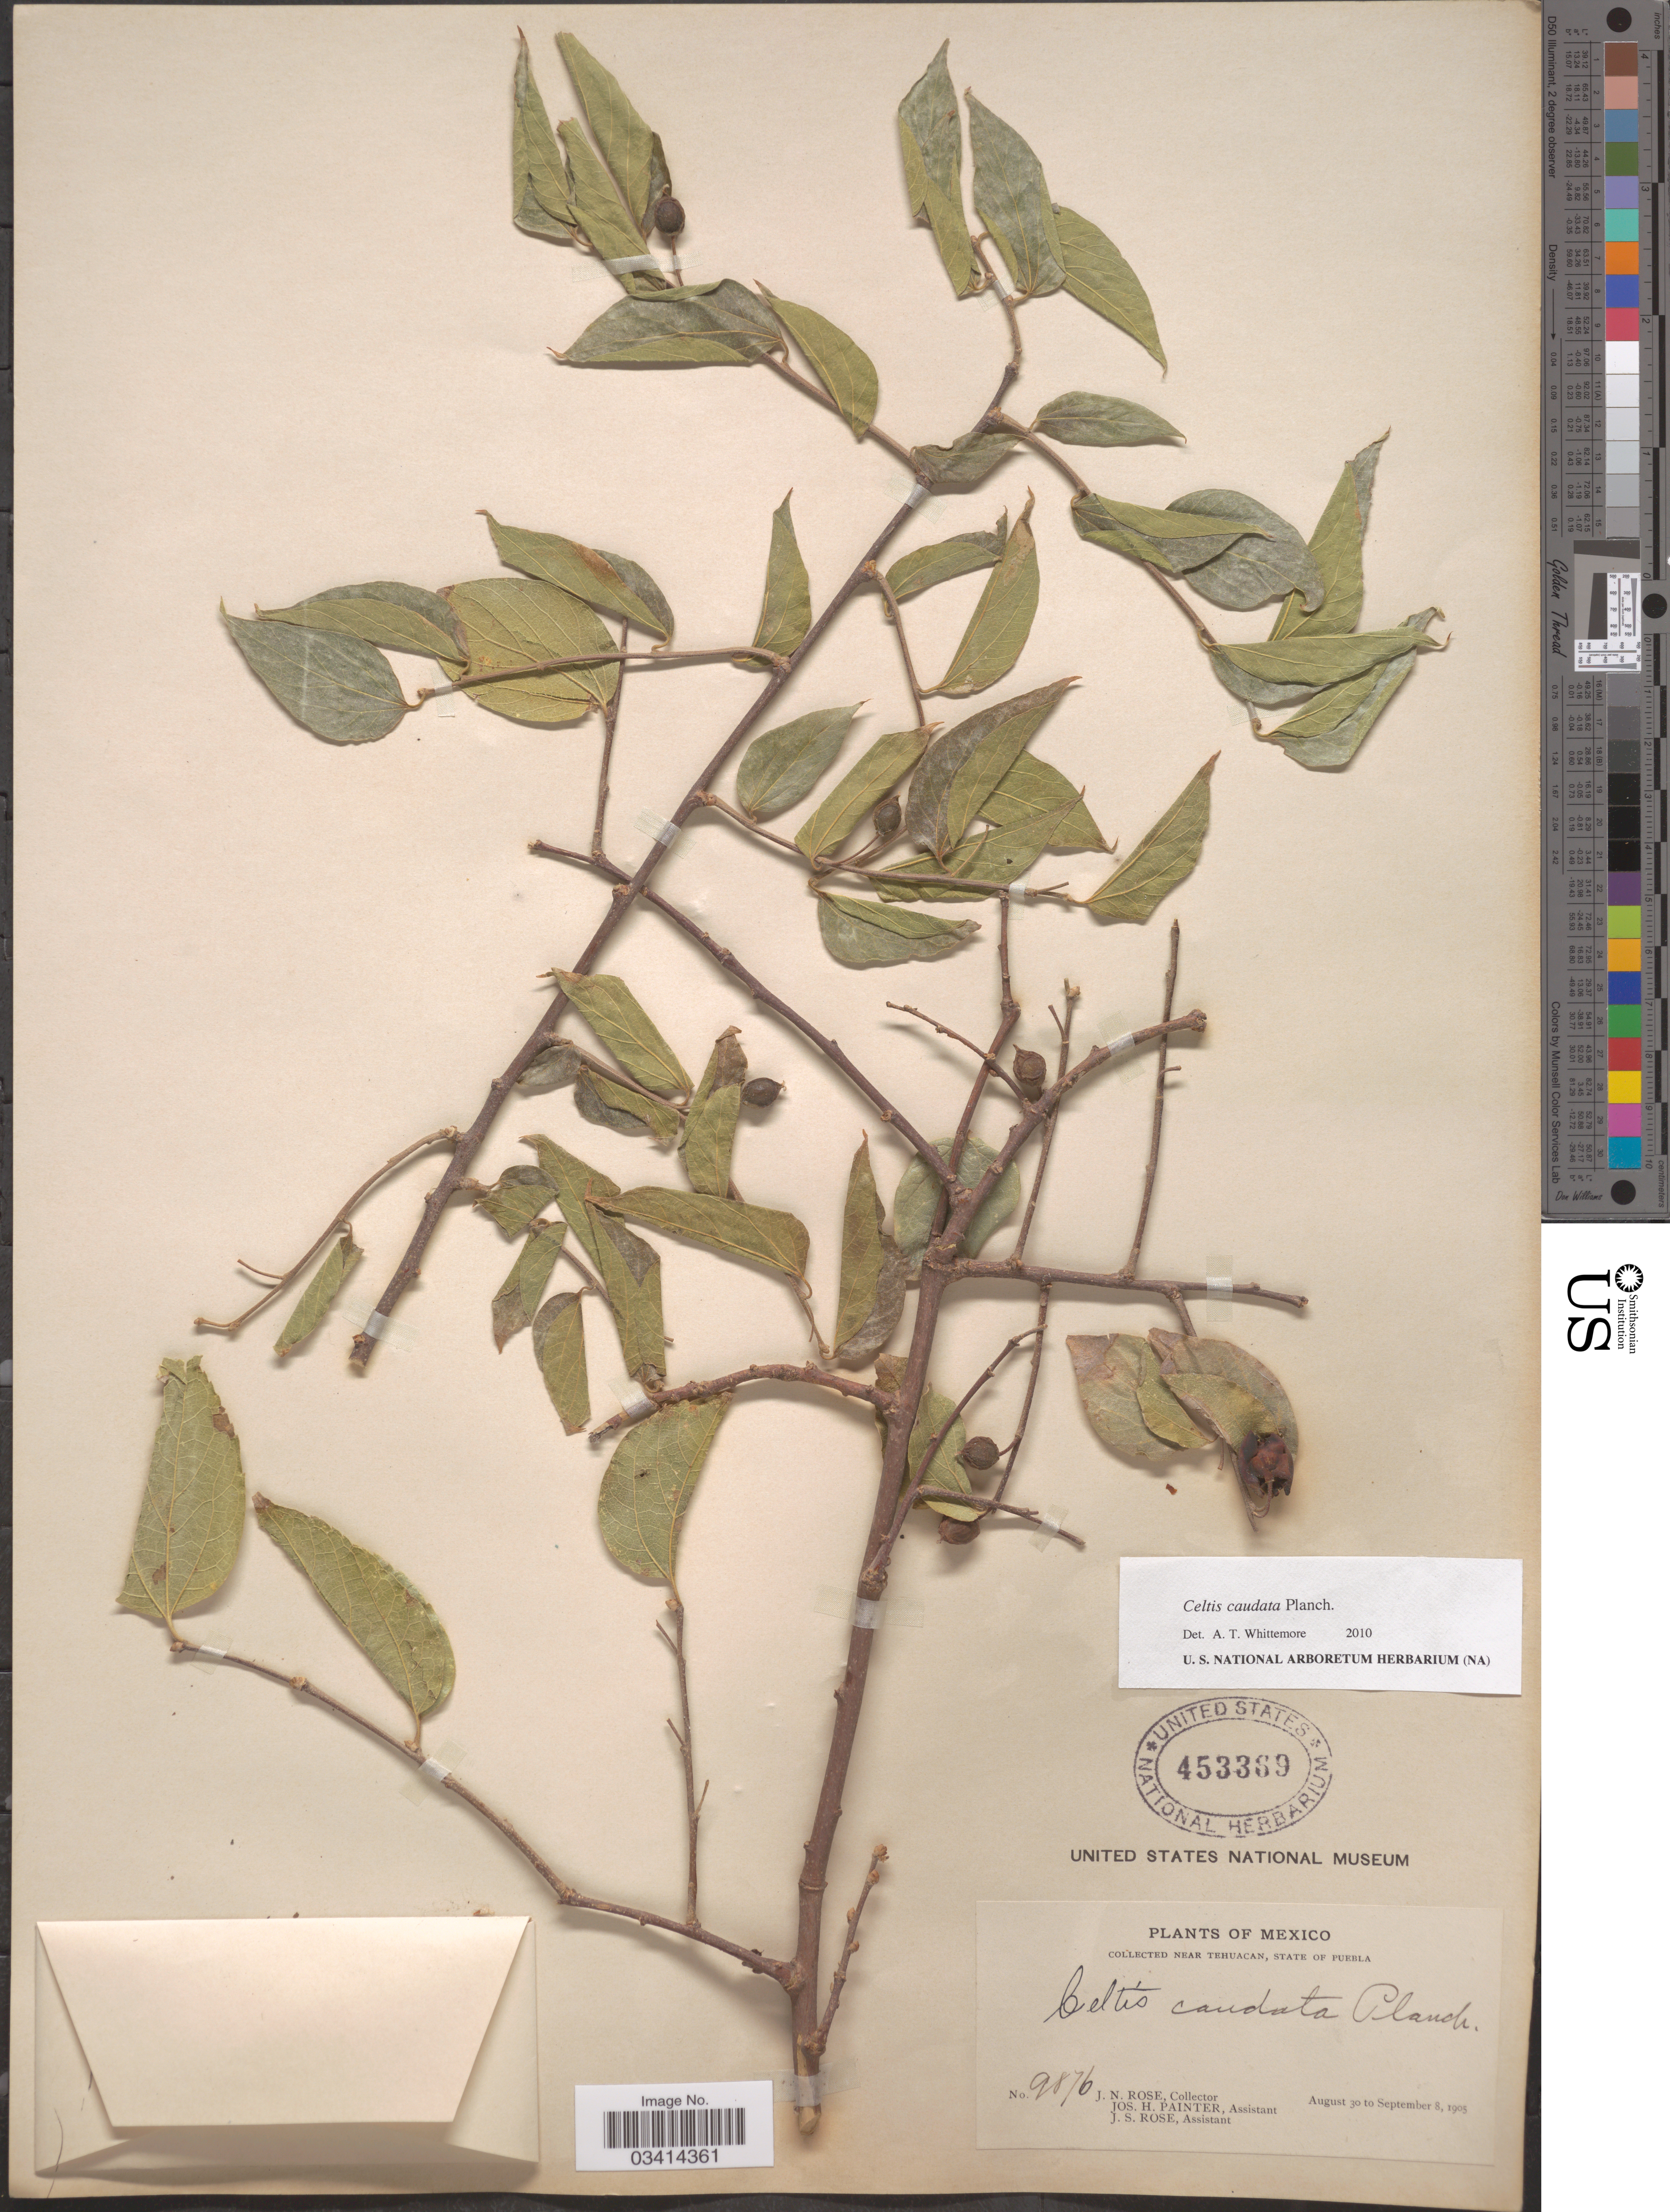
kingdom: Plantae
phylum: Tracheophyta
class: Magnoliopsida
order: Rosales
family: Cannabaceae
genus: Celtis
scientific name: Celtis caudata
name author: Planch.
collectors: J. N. Rose, J. H. Painter & J. S. Rose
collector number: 9876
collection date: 1905-08-30/1905-09-08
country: Mexico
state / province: Puebla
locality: Near Tehuacan.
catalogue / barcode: US 453369